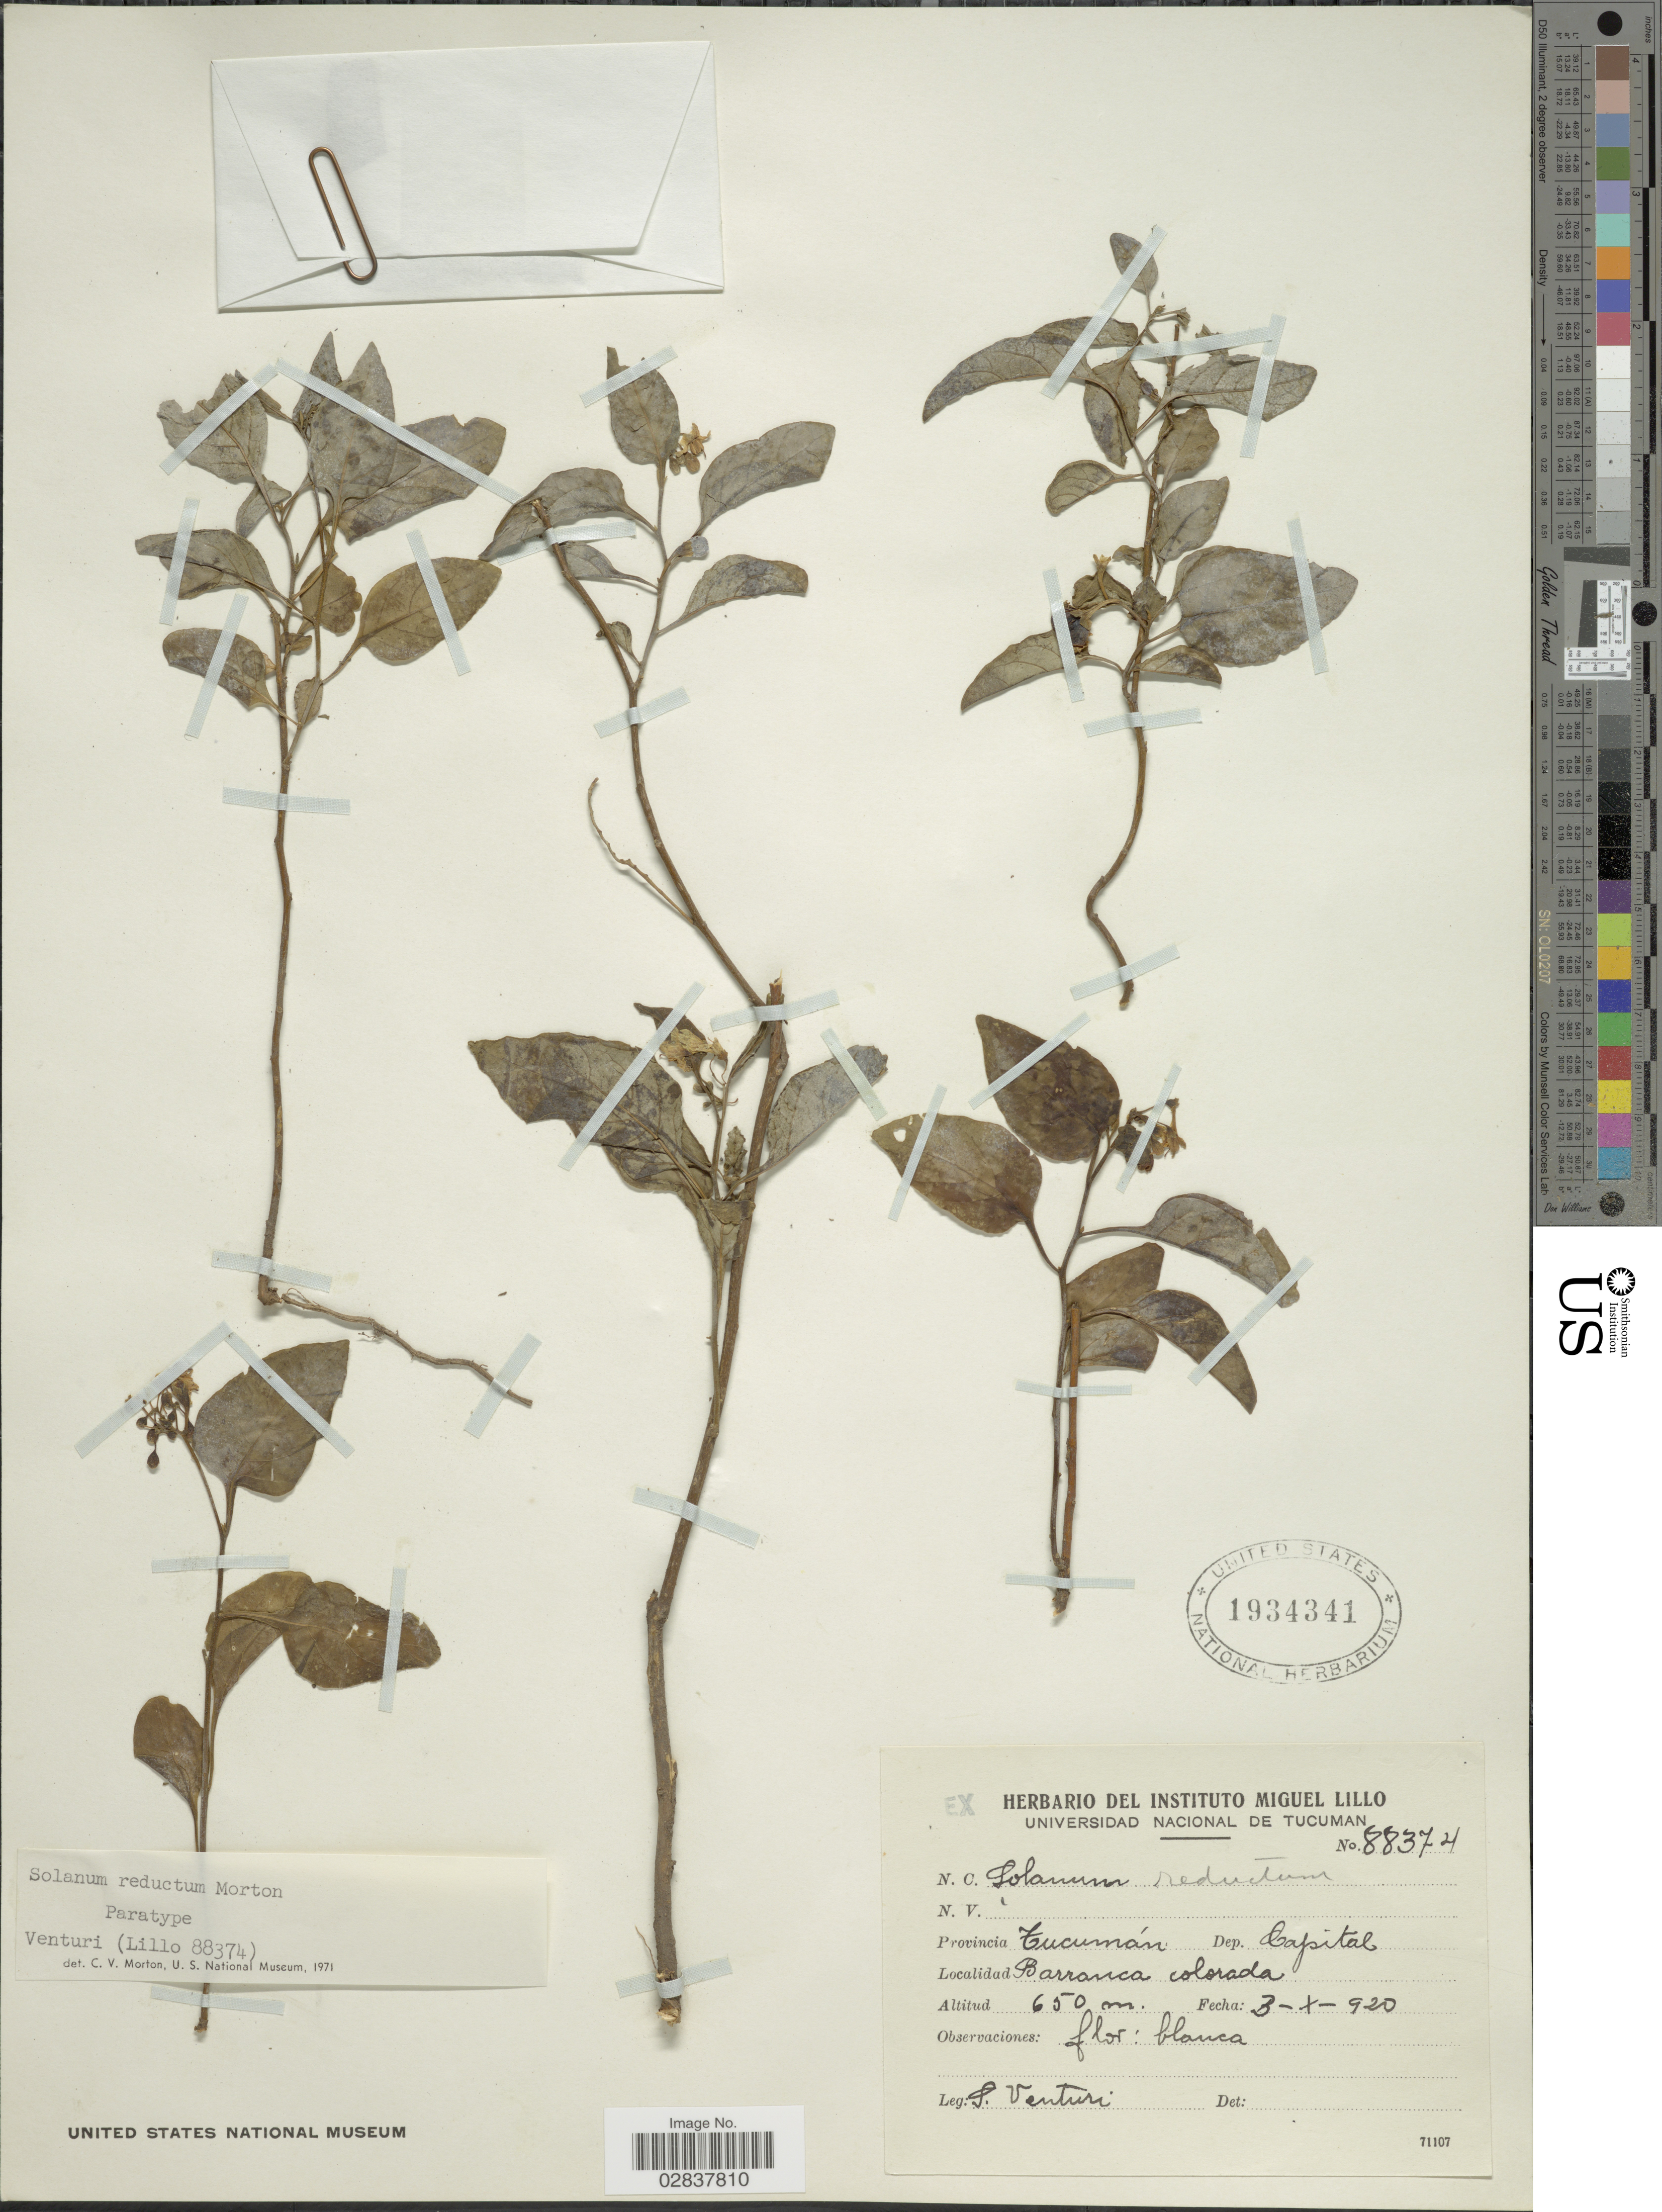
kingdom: Plantae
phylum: Tracheophyta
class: Magnoliopsida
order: Solanales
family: Solanaceae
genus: Solanum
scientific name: Solanum reductum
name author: C.V. Morton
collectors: S. Venturi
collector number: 88374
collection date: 1920-10-03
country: Argentina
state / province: Tucuman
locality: Dep. Capital. Barranca colorada.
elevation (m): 650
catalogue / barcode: US 1934341